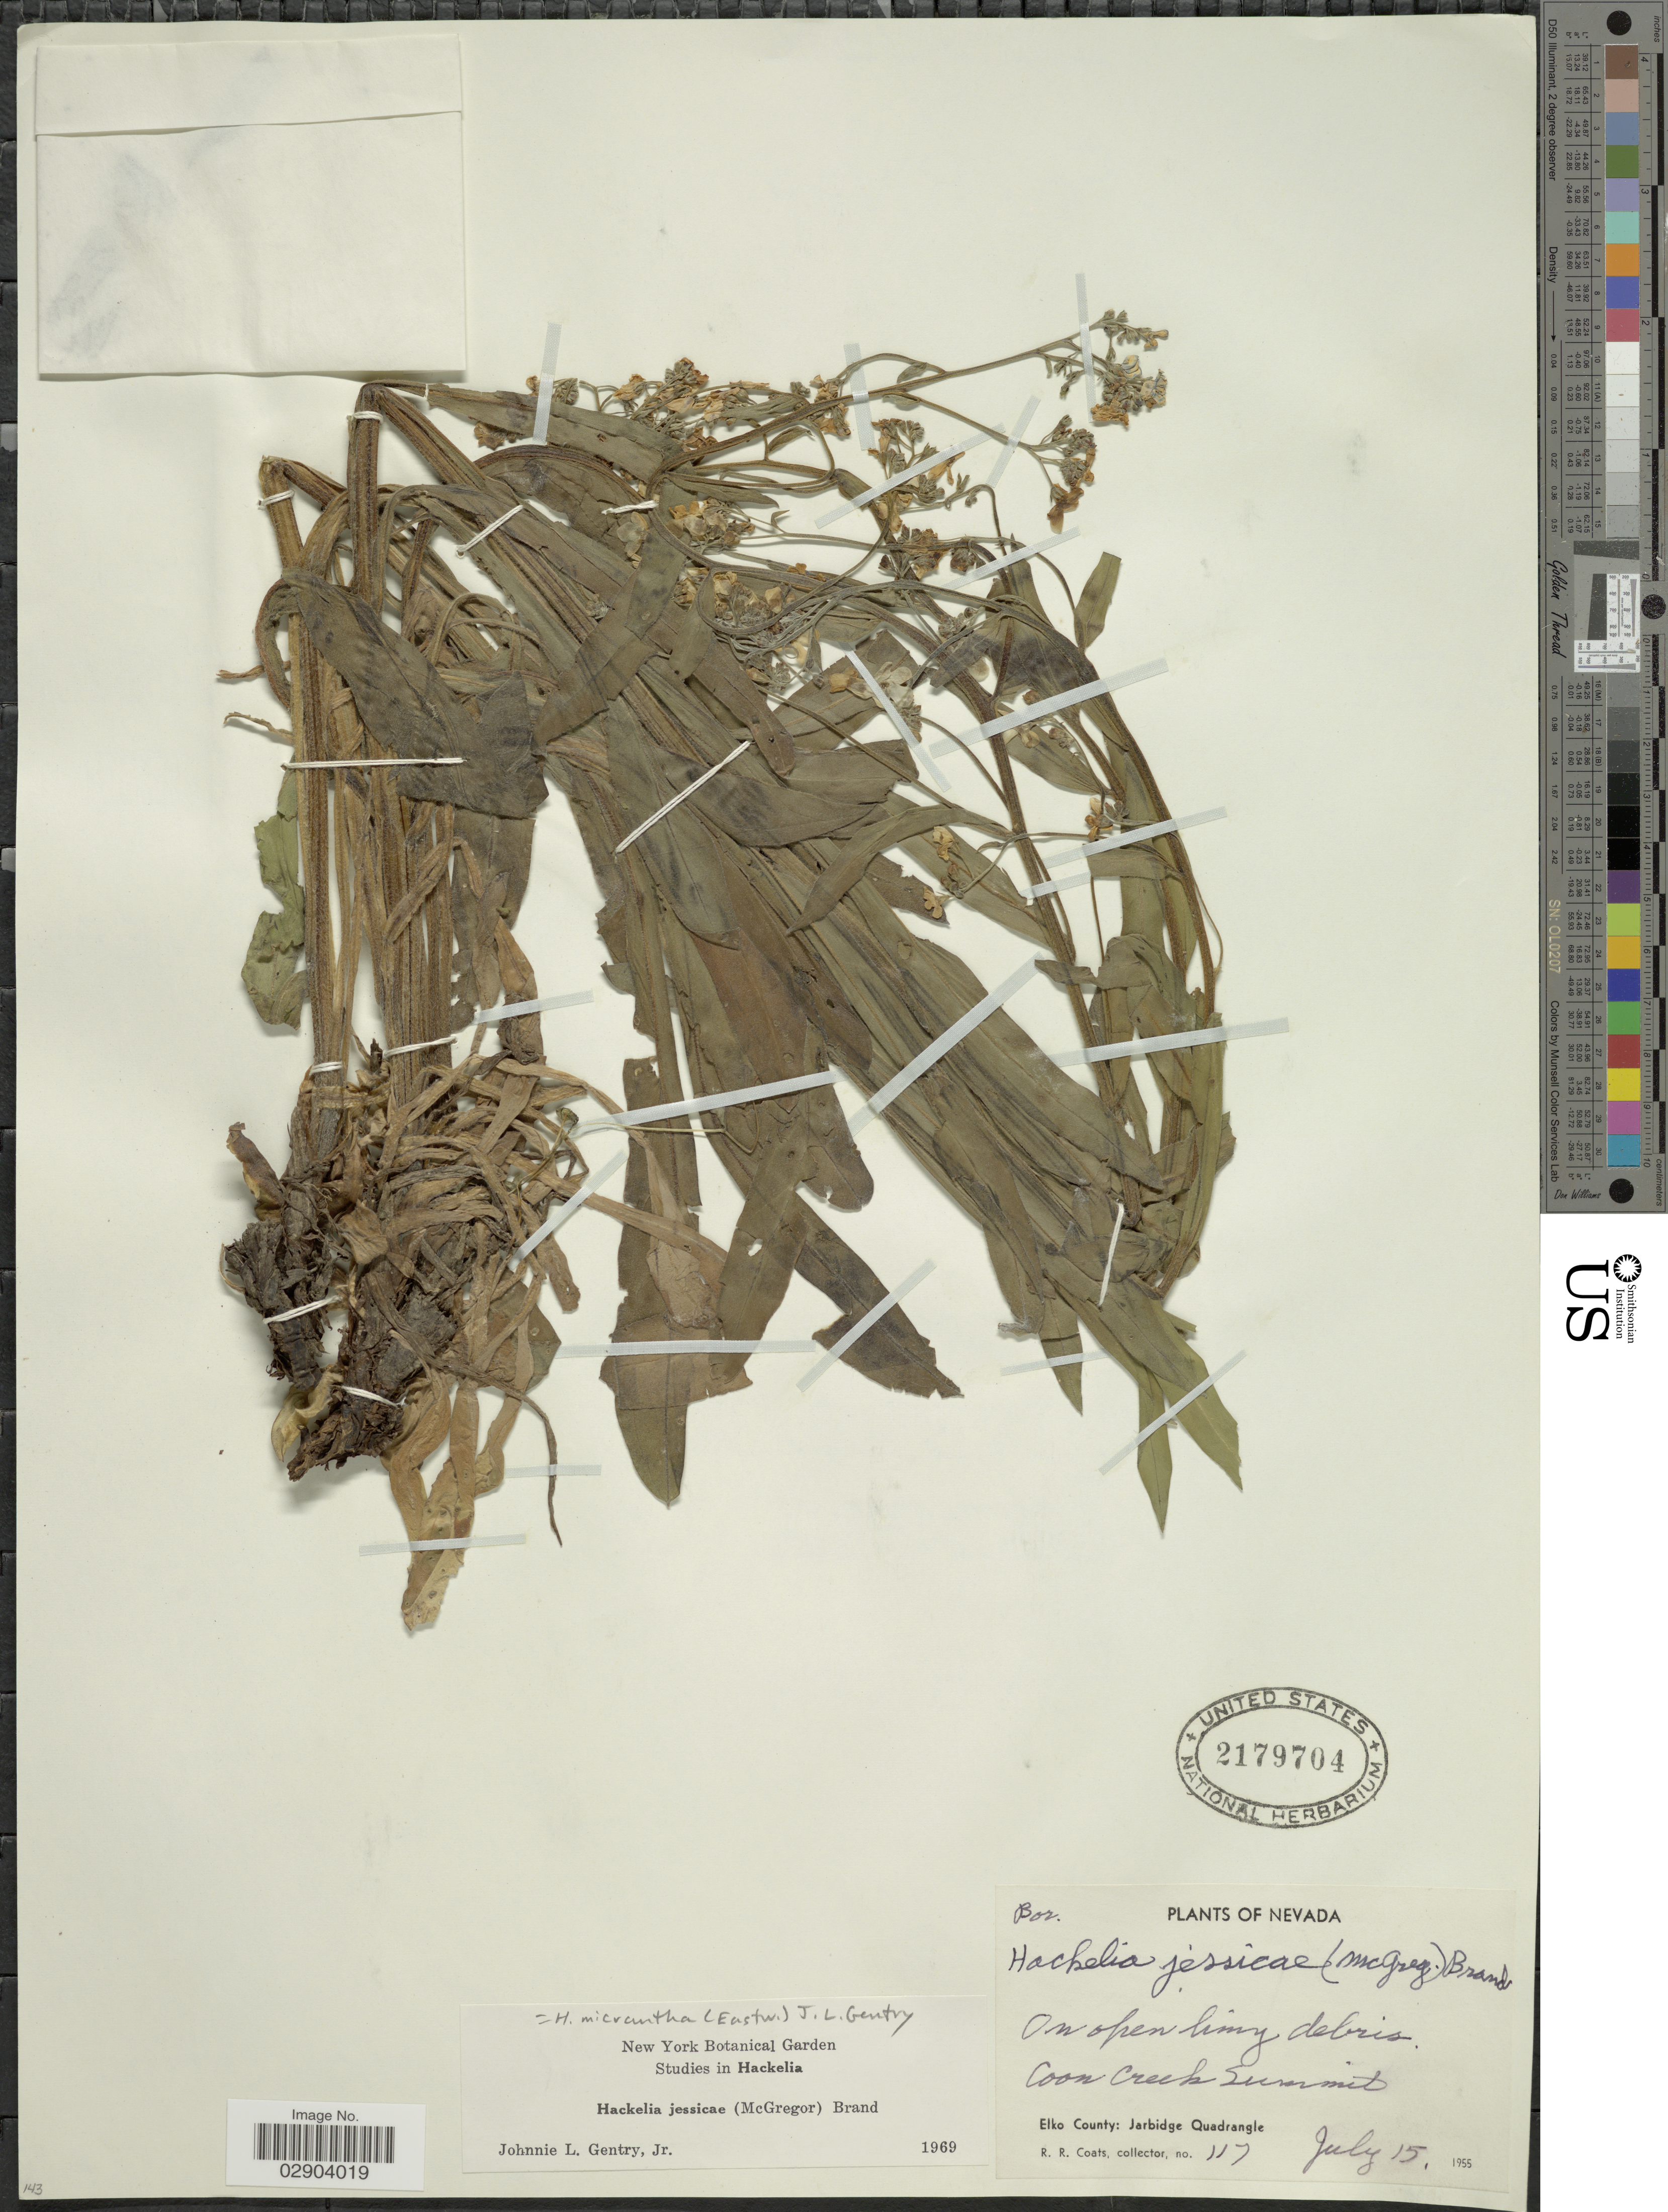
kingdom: Plantae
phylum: Tracheophyta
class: Magnoliopsida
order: Boraginales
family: Boraginaceae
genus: Hackelia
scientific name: Hackelia micrantha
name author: (Eastw.) J.L. Gentry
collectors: R. Coats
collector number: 117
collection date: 1955-07-15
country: United States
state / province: Nevada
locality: Coon Creek Summit. Elko County: Jarbidge Quadrangle.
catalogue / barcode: US 2179704